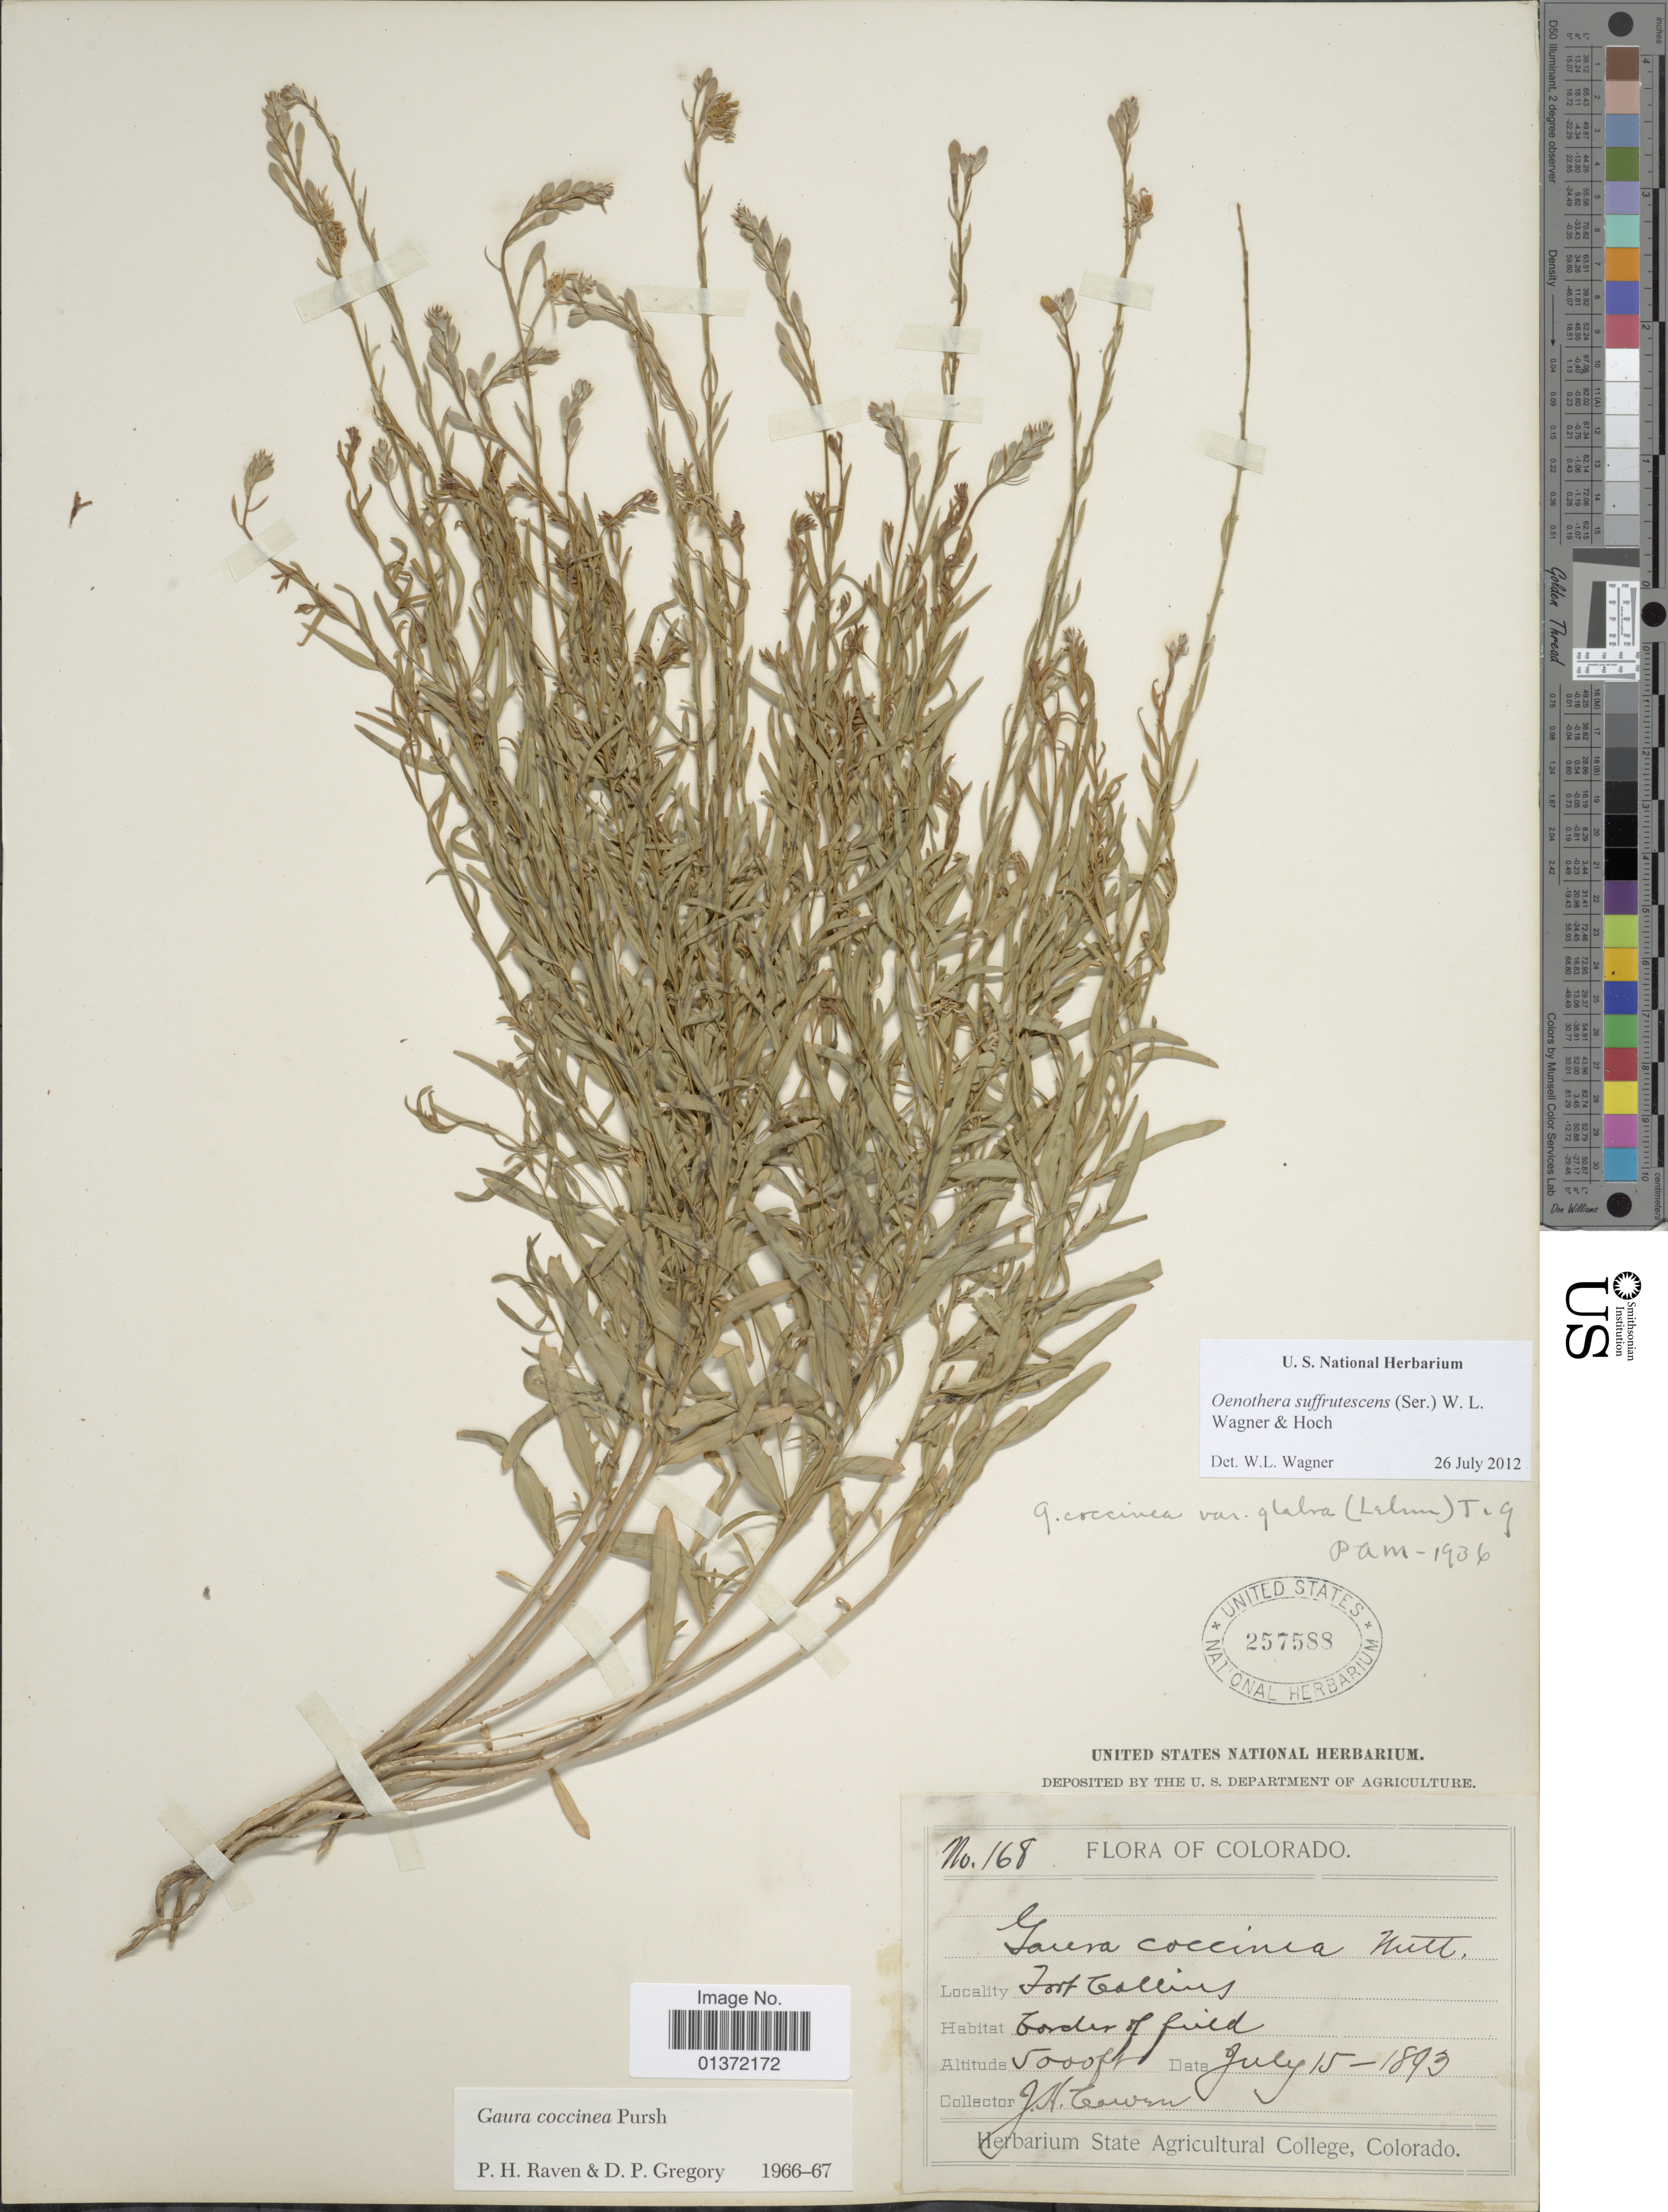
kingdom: Plantae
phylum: Tracheophyta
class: Magnoliopsida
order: Myrtales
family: Onagraceae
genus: Oenothera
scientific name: Oenothera suffrutescens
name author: (Ser.) W.L. Wagner & Hoch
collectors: J. H. Cowen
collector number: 168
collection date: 1893-07-15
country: United States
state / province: Colorado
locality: Fort Collins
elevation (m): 1524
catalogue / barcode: US 257588